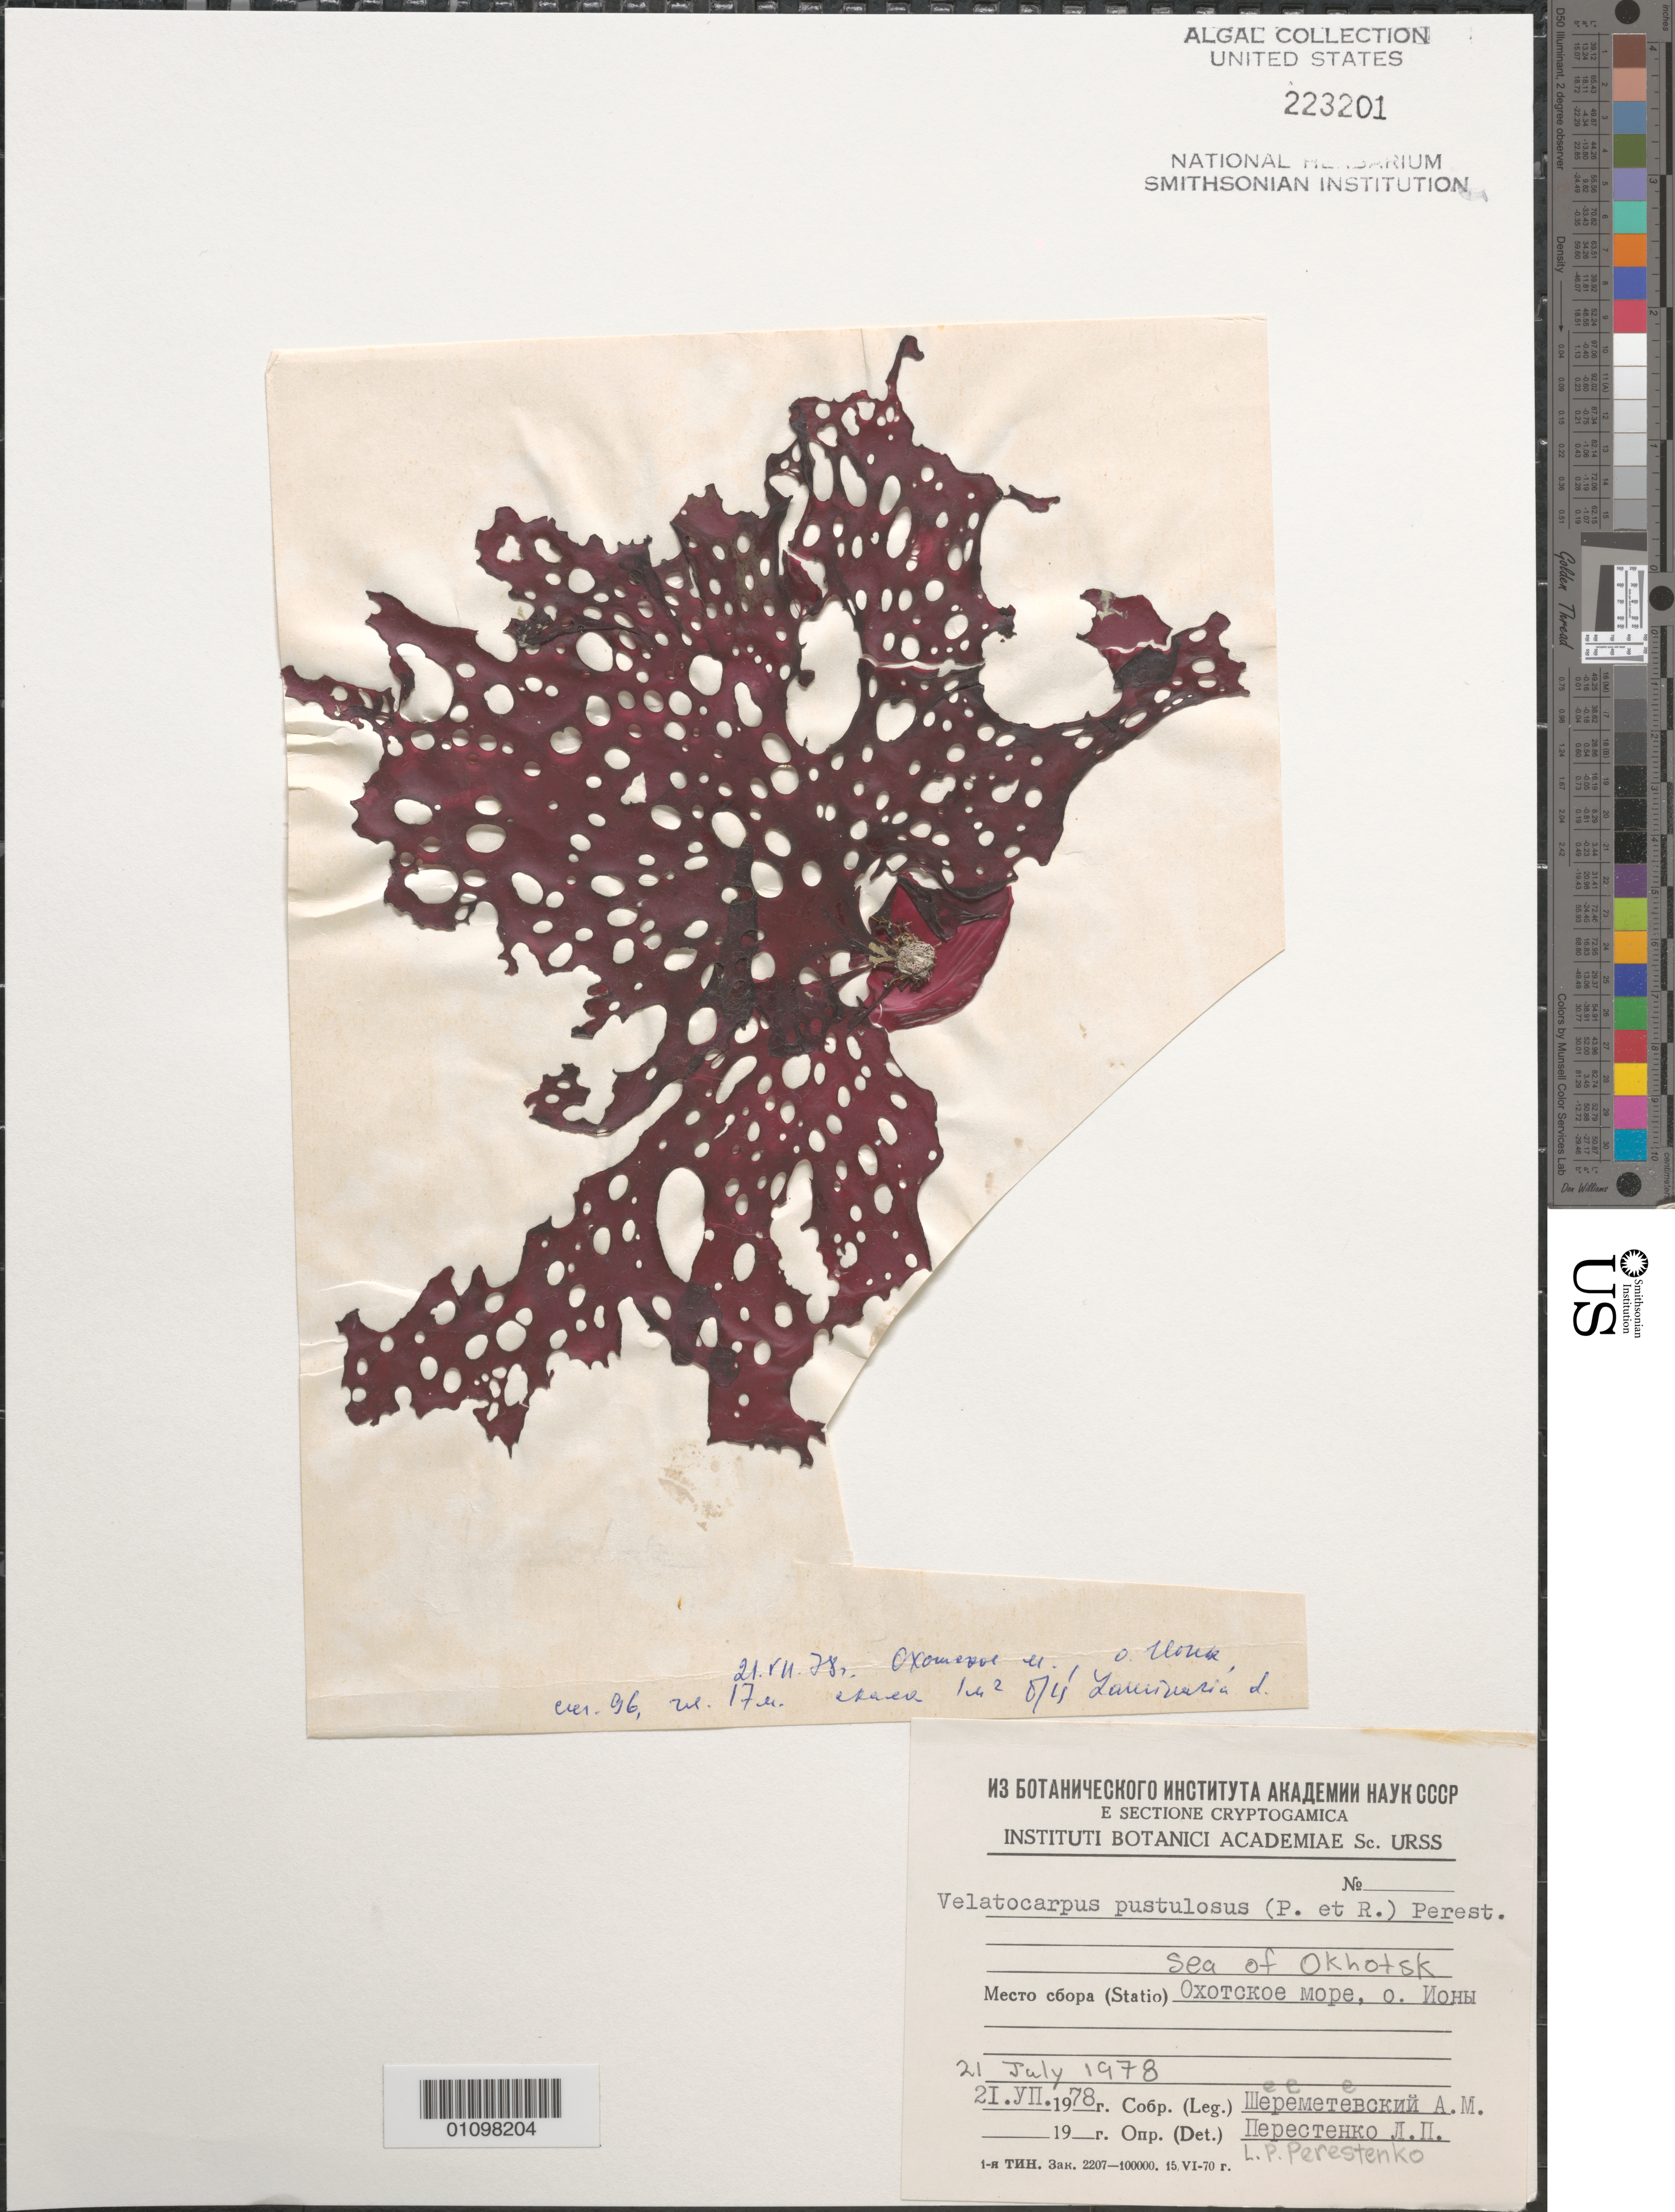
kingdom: Plantae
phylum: Rhodophyta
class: Florideophyceae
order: Gigartinales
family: Kallymeniaceae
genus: Velatocarpus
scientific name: Velatocarpus pustulosus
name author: (Postels & Ruprecht, F.J. (herbarium)) Perestenko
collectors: A. Sheremetevskiy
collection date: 1978-07-21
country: Russian Federation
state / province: Khabarovsk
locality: Sea of Okhotsk. Iony Island.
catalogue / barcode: US 223201